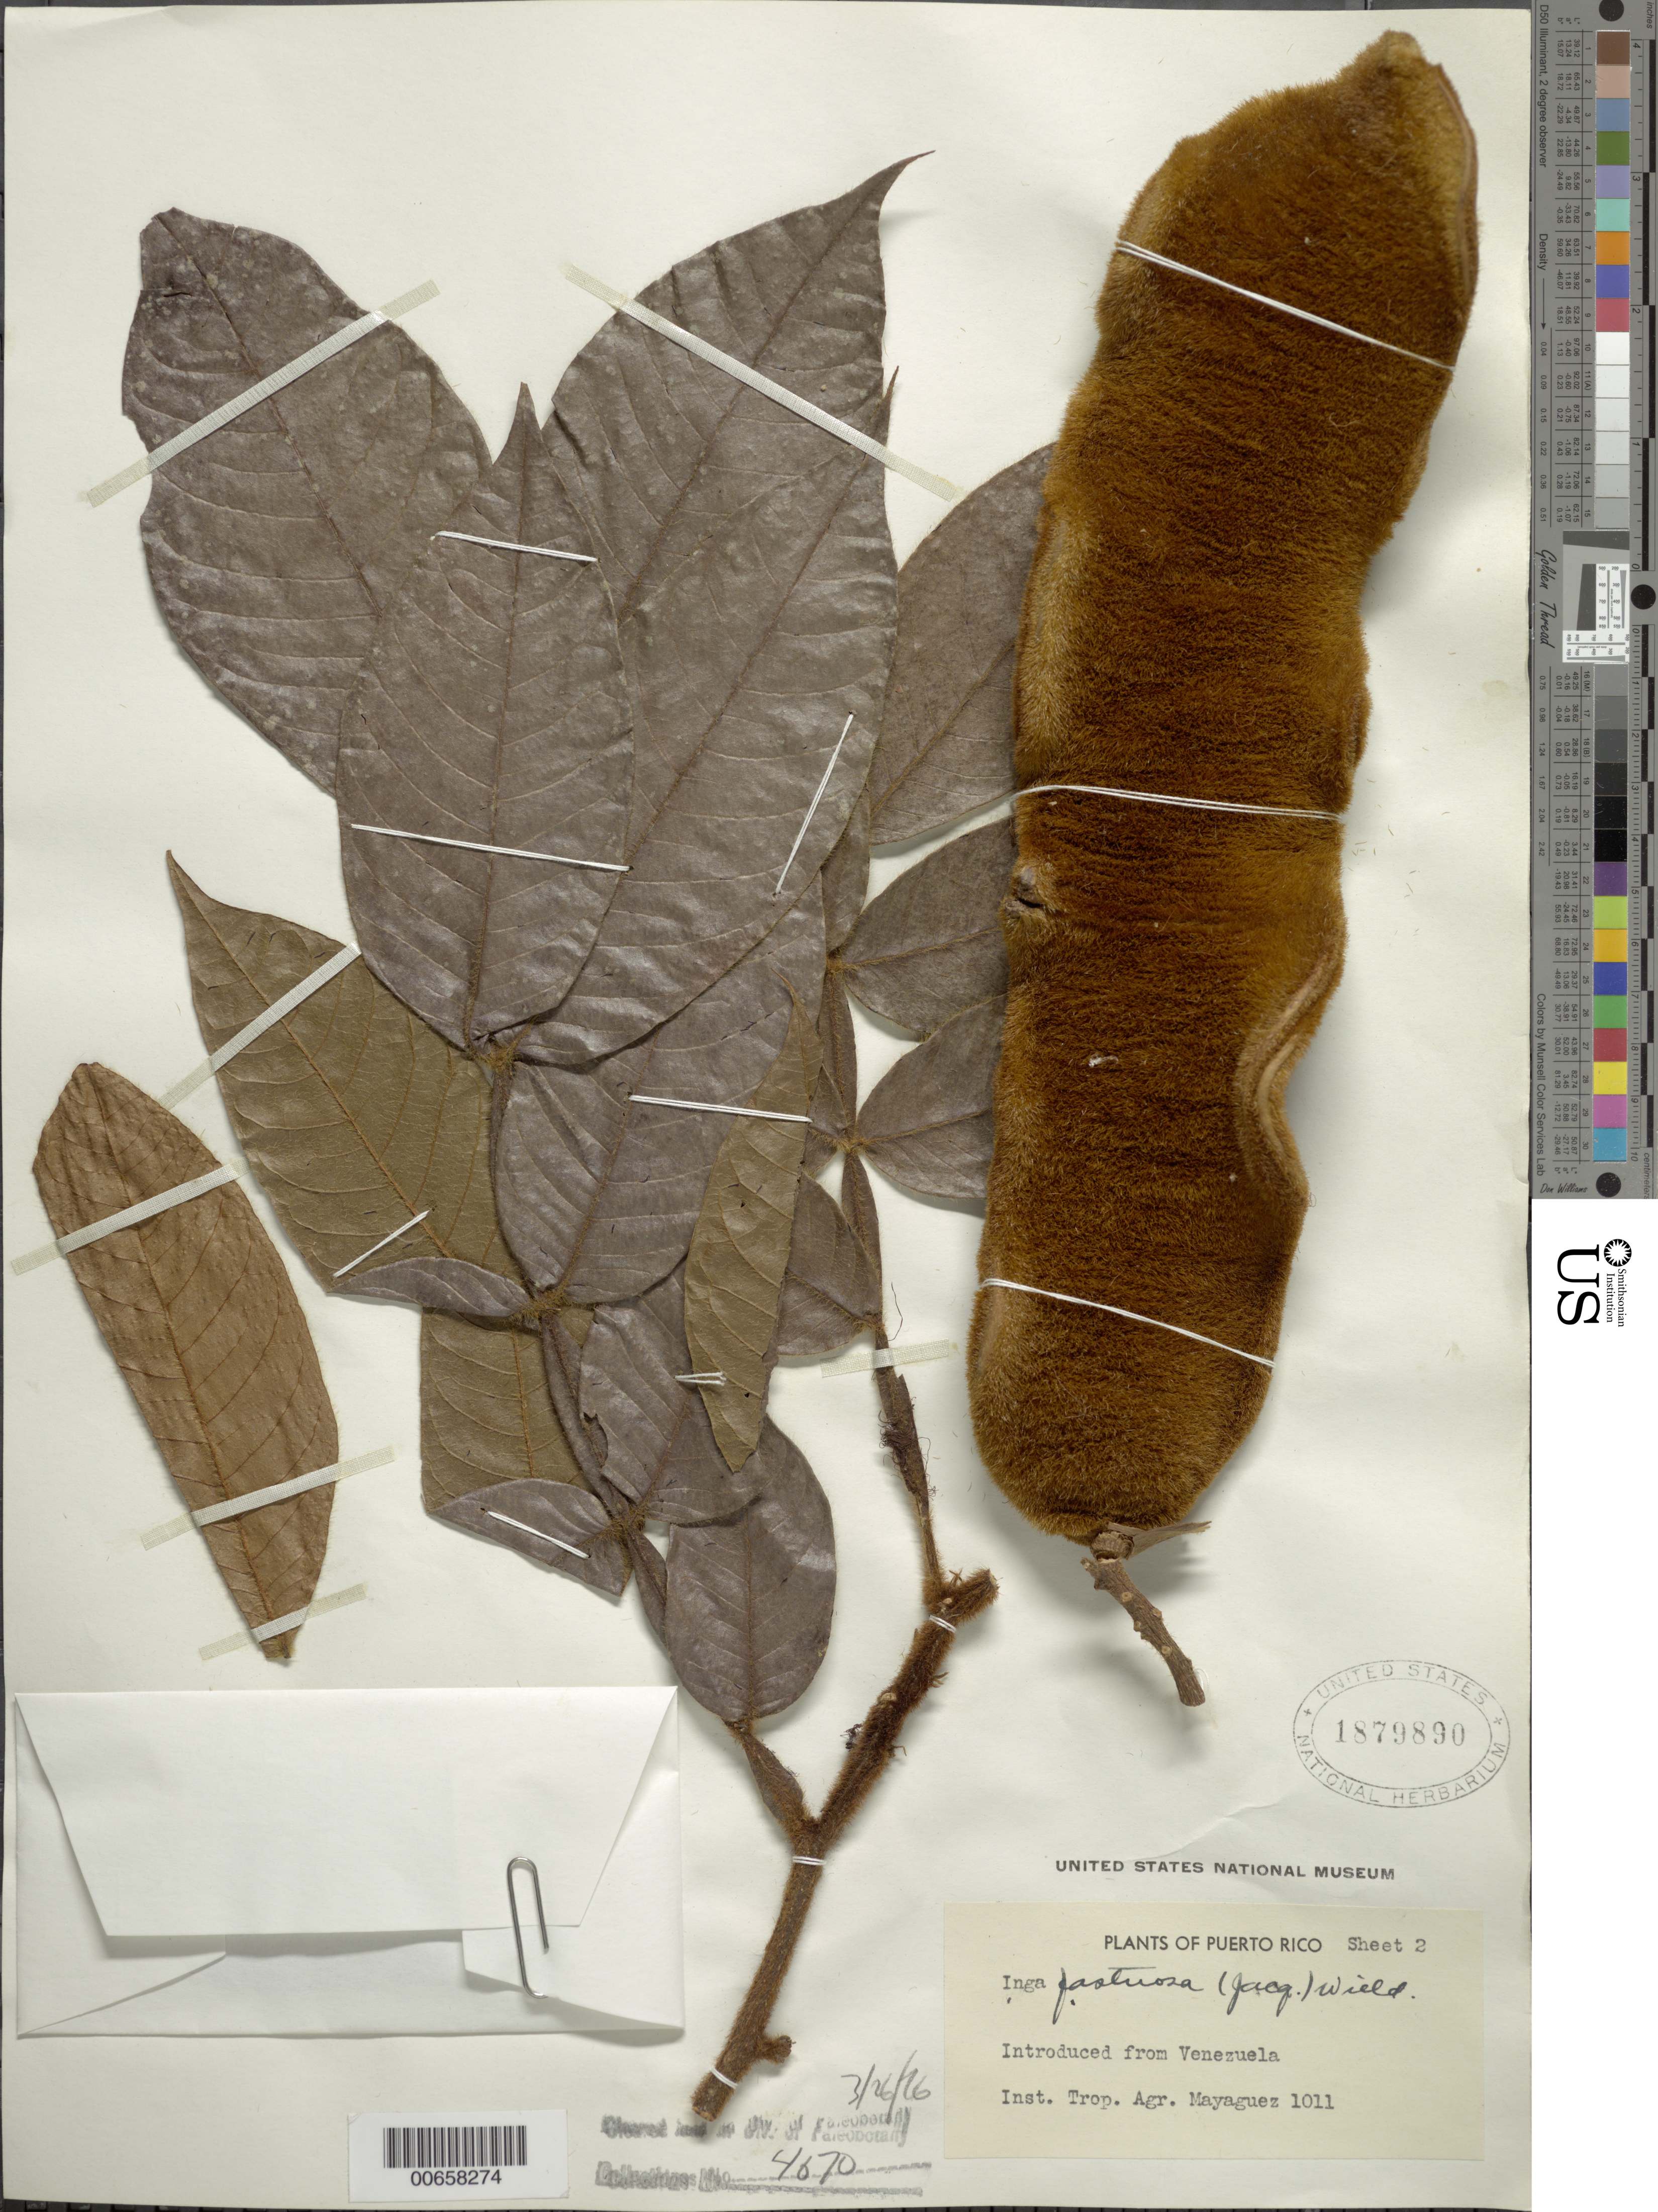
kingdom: Plantae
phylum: Tracheophyta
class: Magnoliopsida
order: Fabales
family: Fabaceae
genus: Inga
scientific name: Inga fastuosa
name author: (Jacq.) Willd.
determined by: Killip, Ellsworth P.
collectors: J. Otero & L. E. Gregory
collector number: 1011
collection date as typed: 06 Apr 1945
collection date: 1945-04-06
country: Puerto Rico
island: Greater Antilles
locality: Mayaguez, Carmelita, Bo. Anon, Ponce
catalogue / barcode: US 1879890